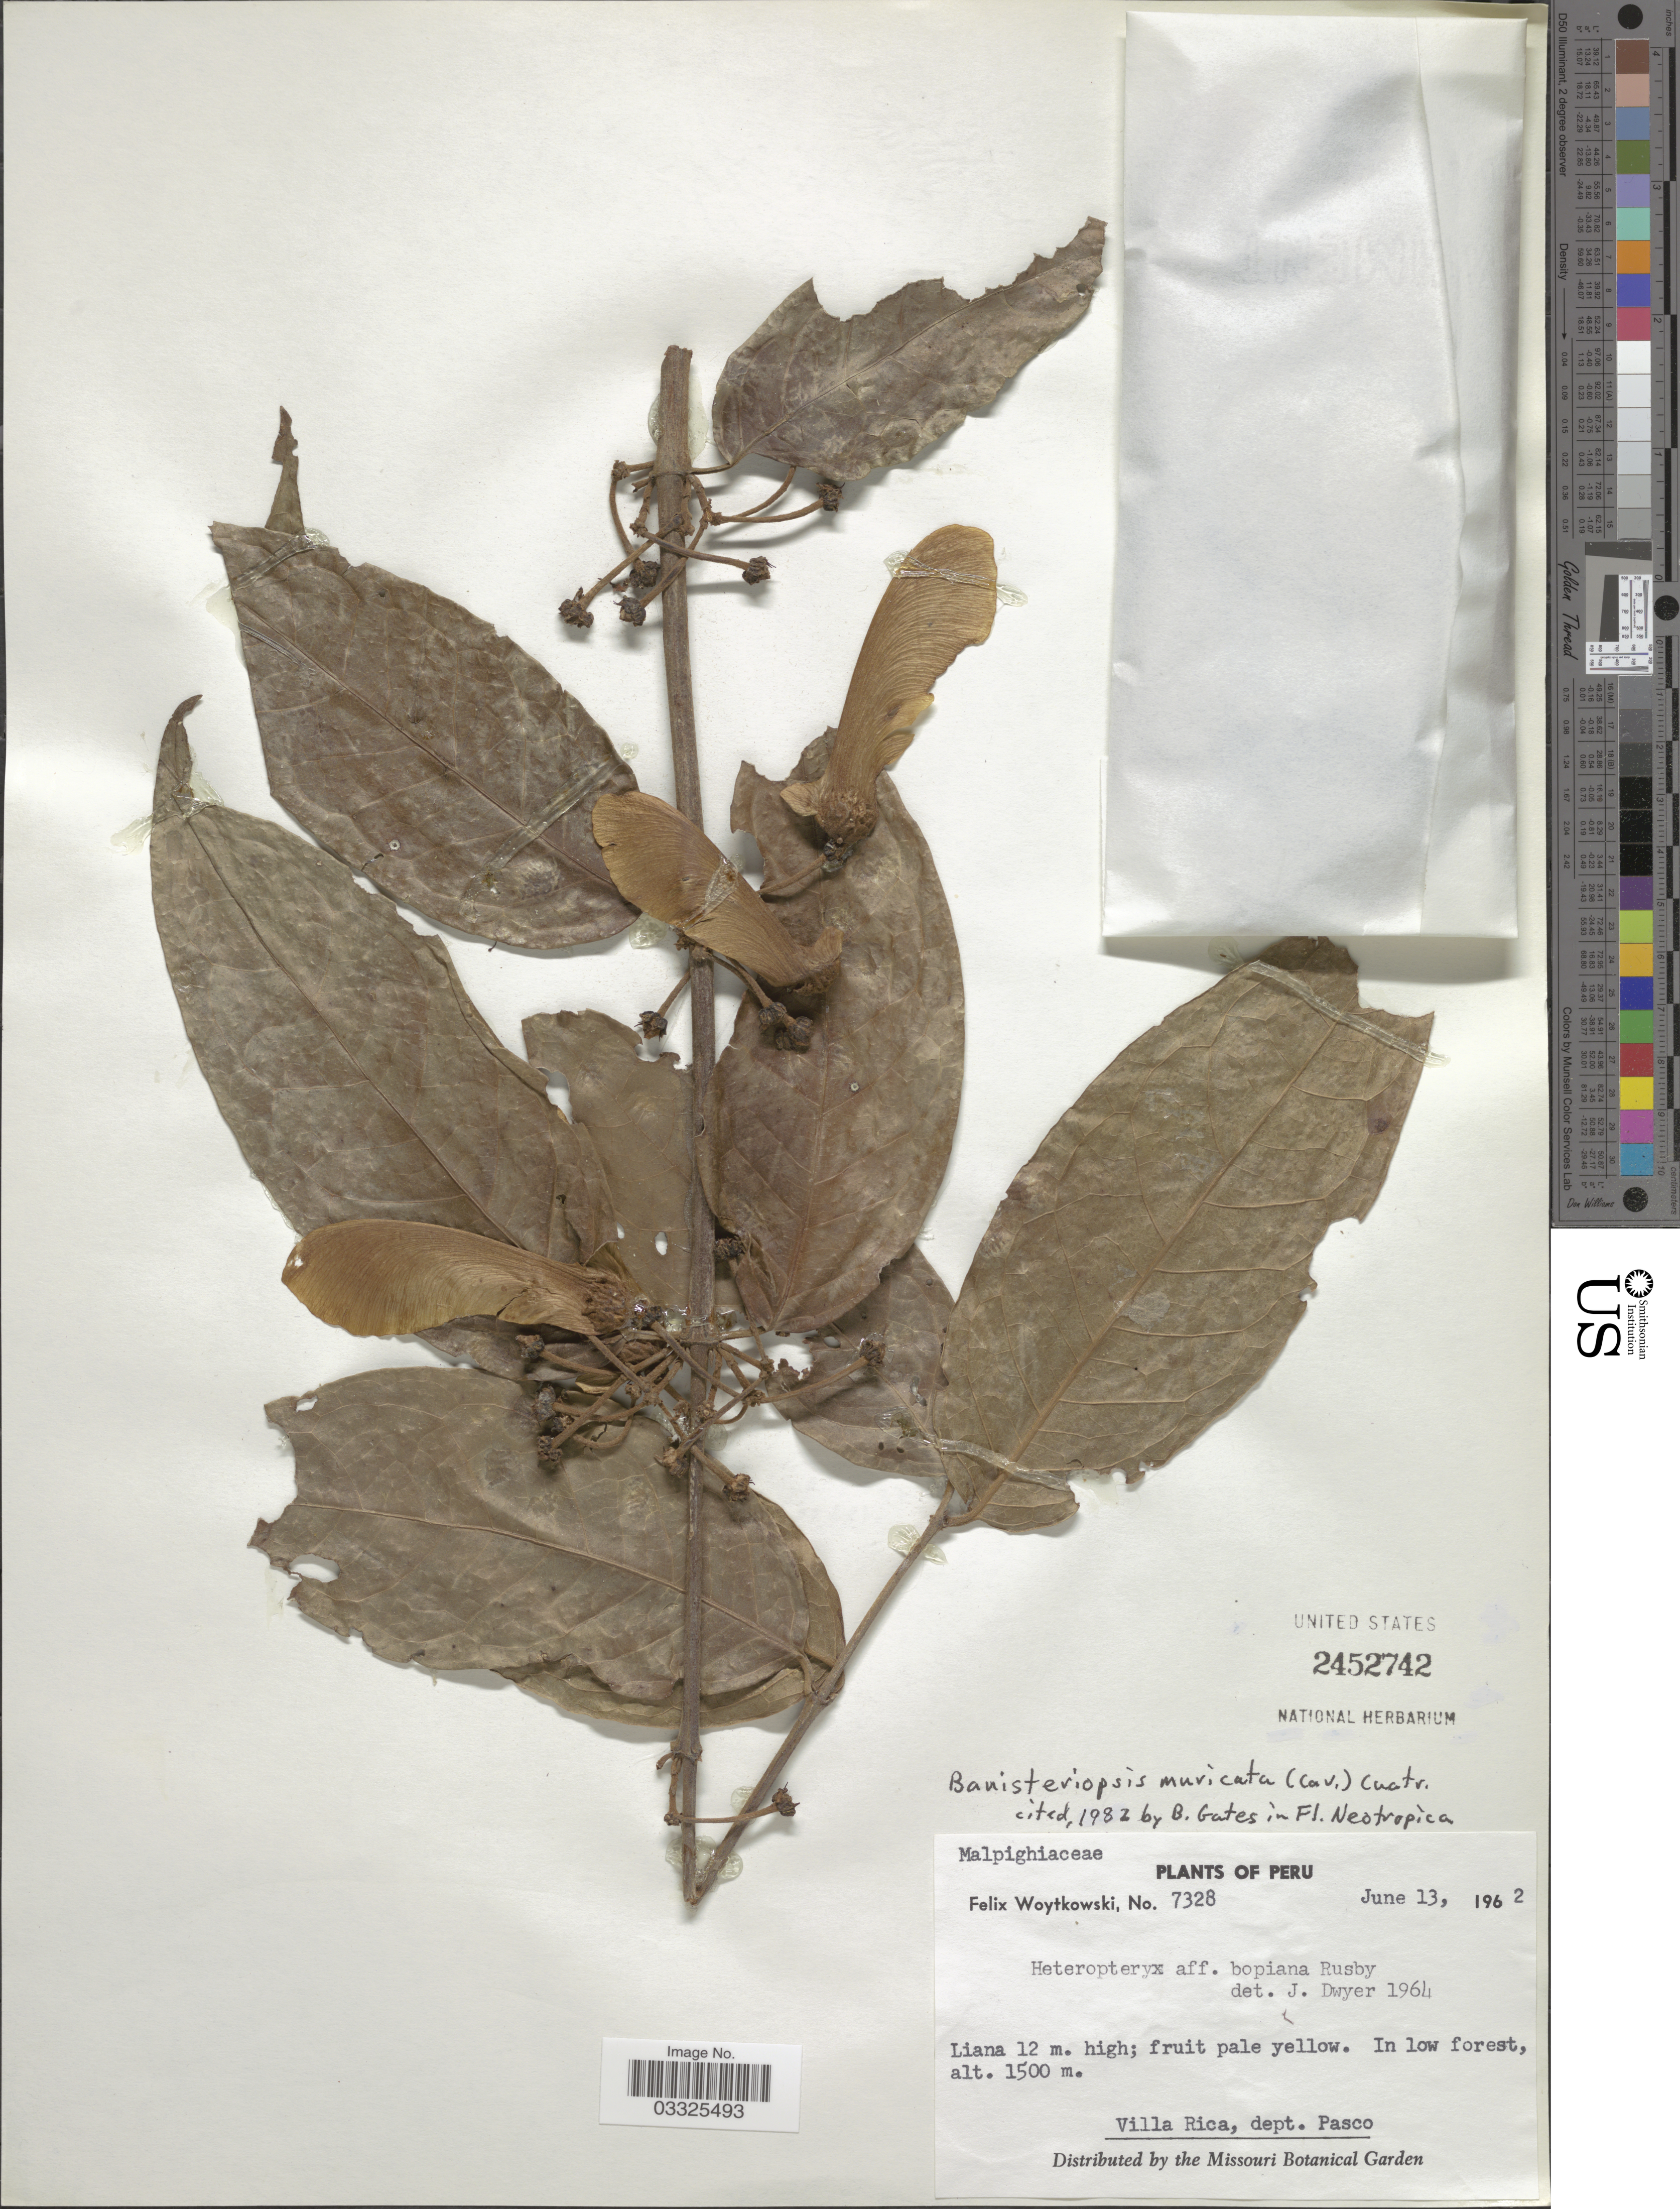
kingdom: Plantae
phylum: Tracheophyta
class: Magnoliopsida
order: Malpighiales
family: Malpighiaceae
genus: Banisteriopsis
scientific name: Banisteriopsis muricata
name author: (Cav.) Cuatrec.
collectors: F. Woytkowski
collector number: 7328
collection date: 1962-06-13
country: Peru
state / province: Pasco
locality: Villa Rica, dept. Pasco.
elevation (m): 1500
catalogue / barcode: US 2452742